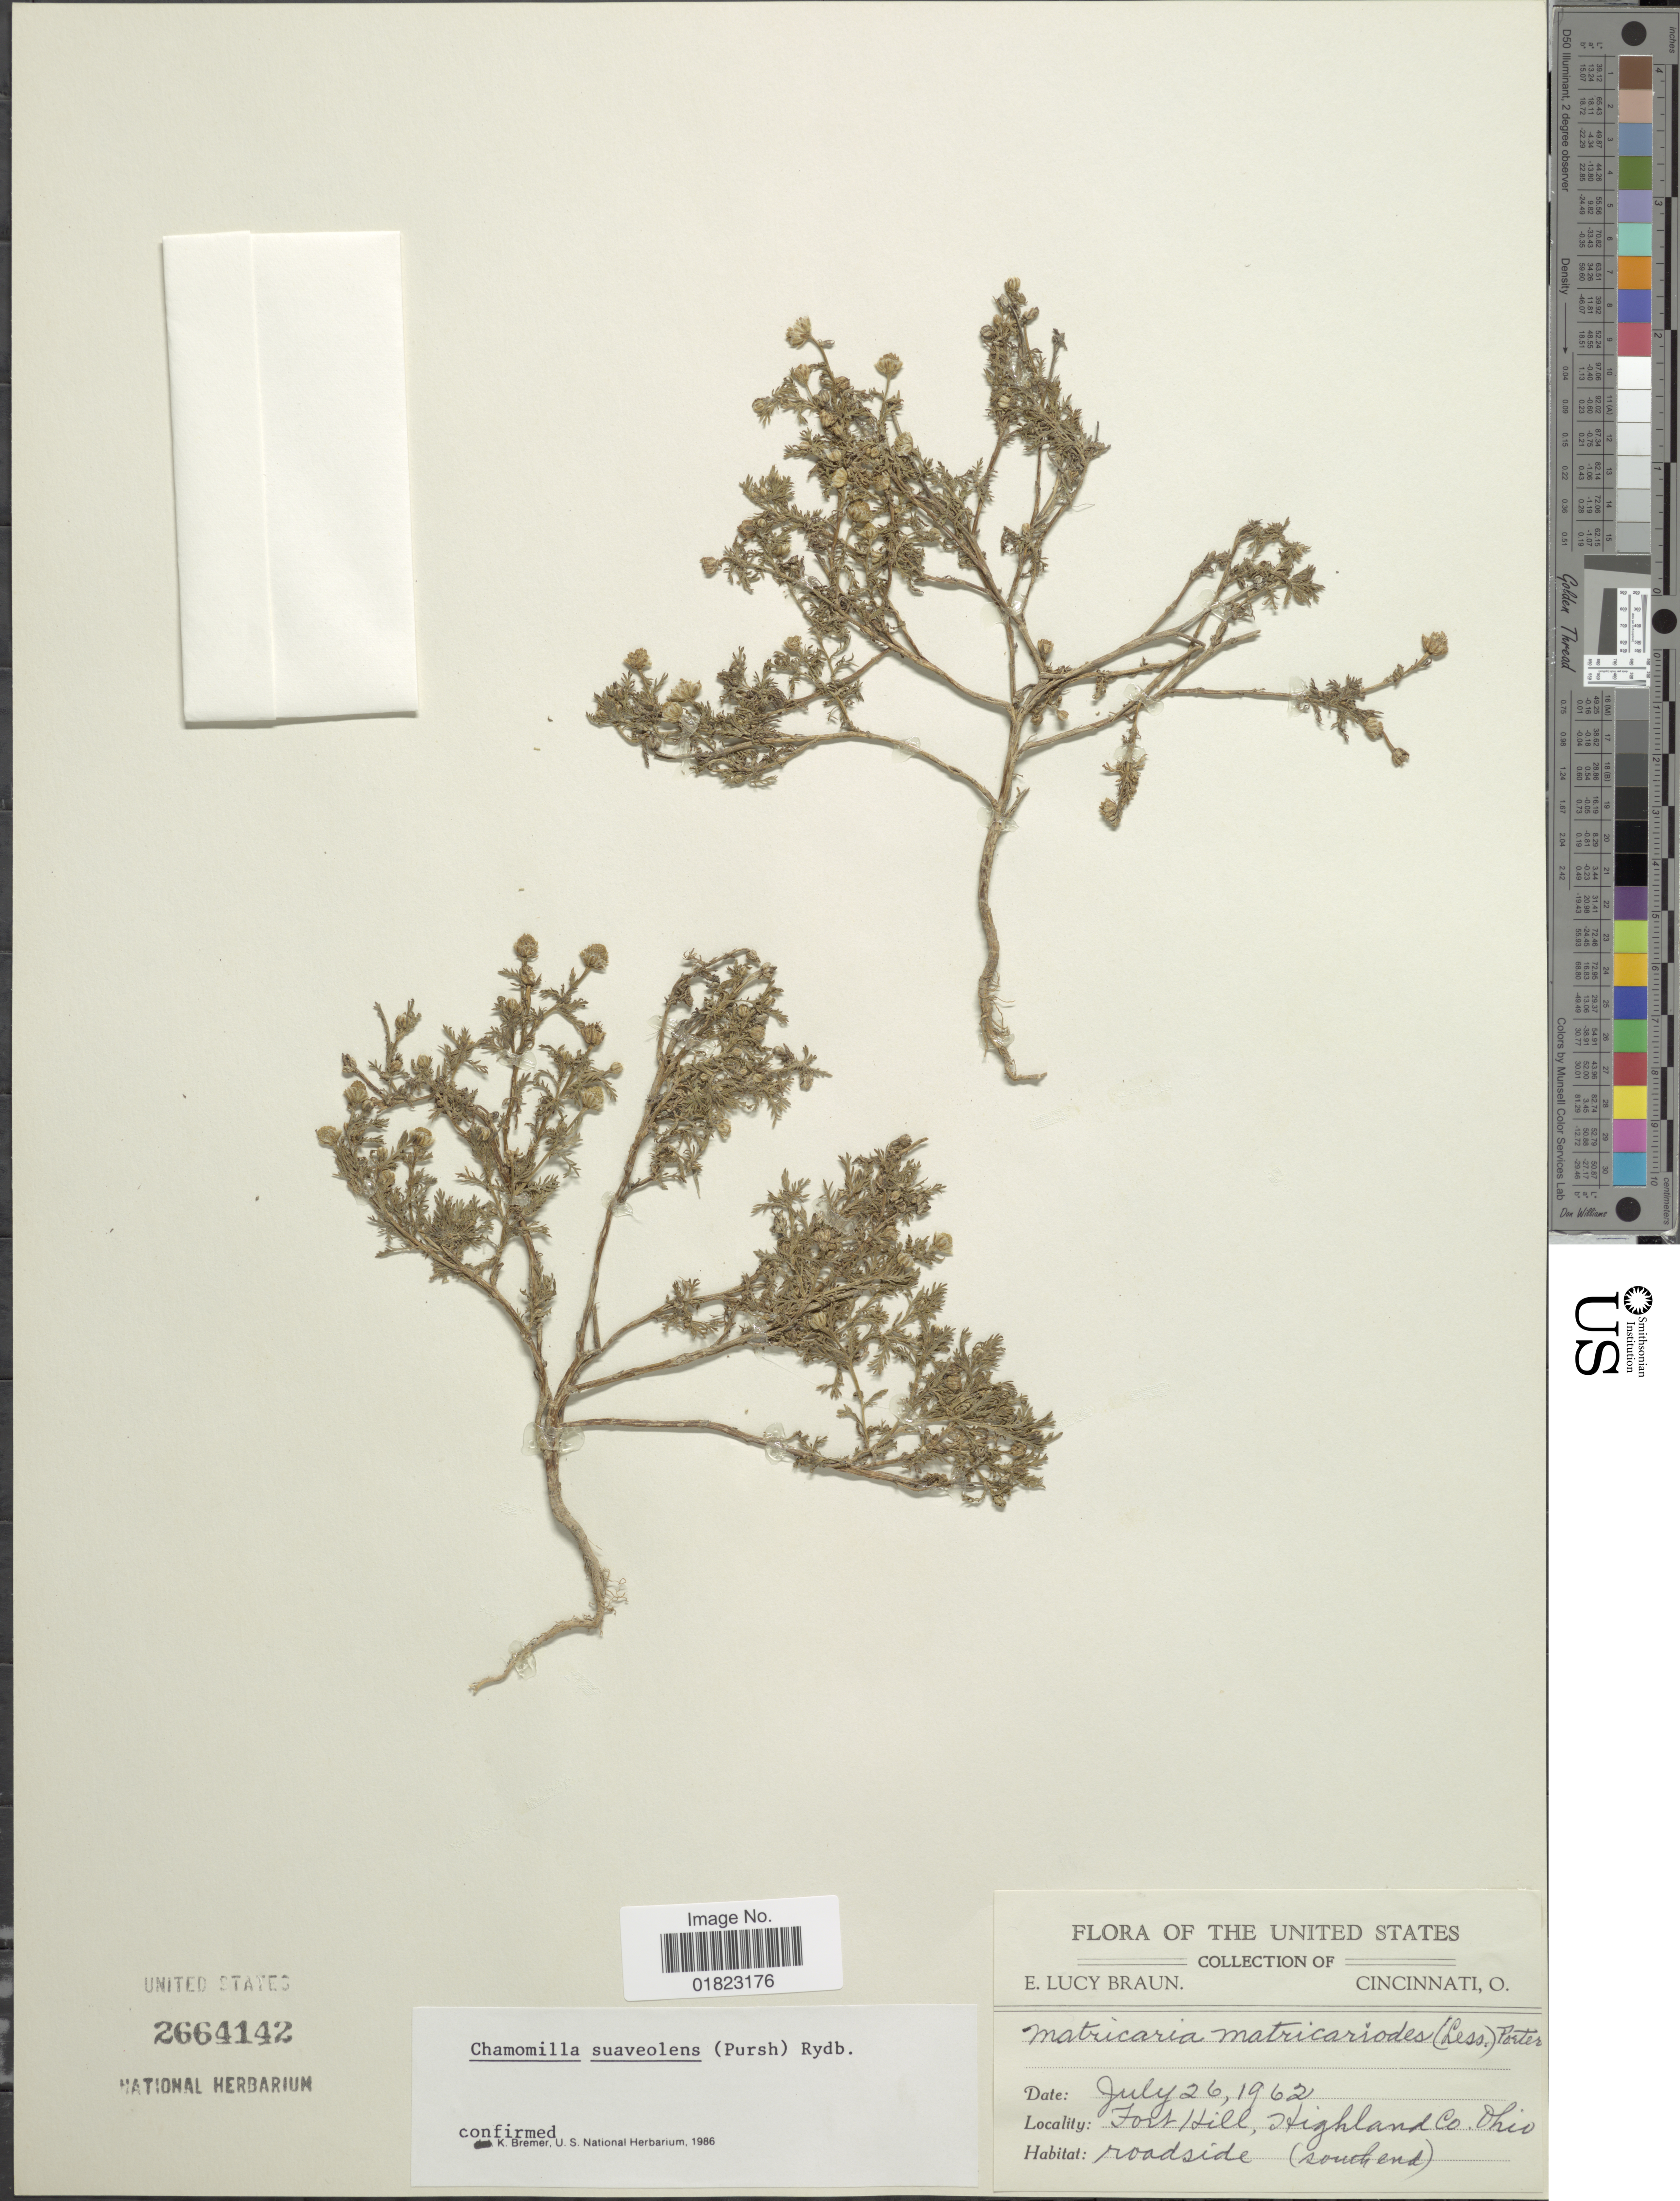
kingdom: Plantae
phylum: Tracheophyta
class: Magnoliopsida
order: Asterales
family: Asteraceae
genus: Matricaria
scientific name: Matricaria matricarioides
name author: (Less.) Porter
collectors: E. L. Braun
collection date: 1962-07-26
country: United States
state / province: Ohio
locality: Fort Hill, Highland Co. Ohio.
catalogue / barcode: US 2664142